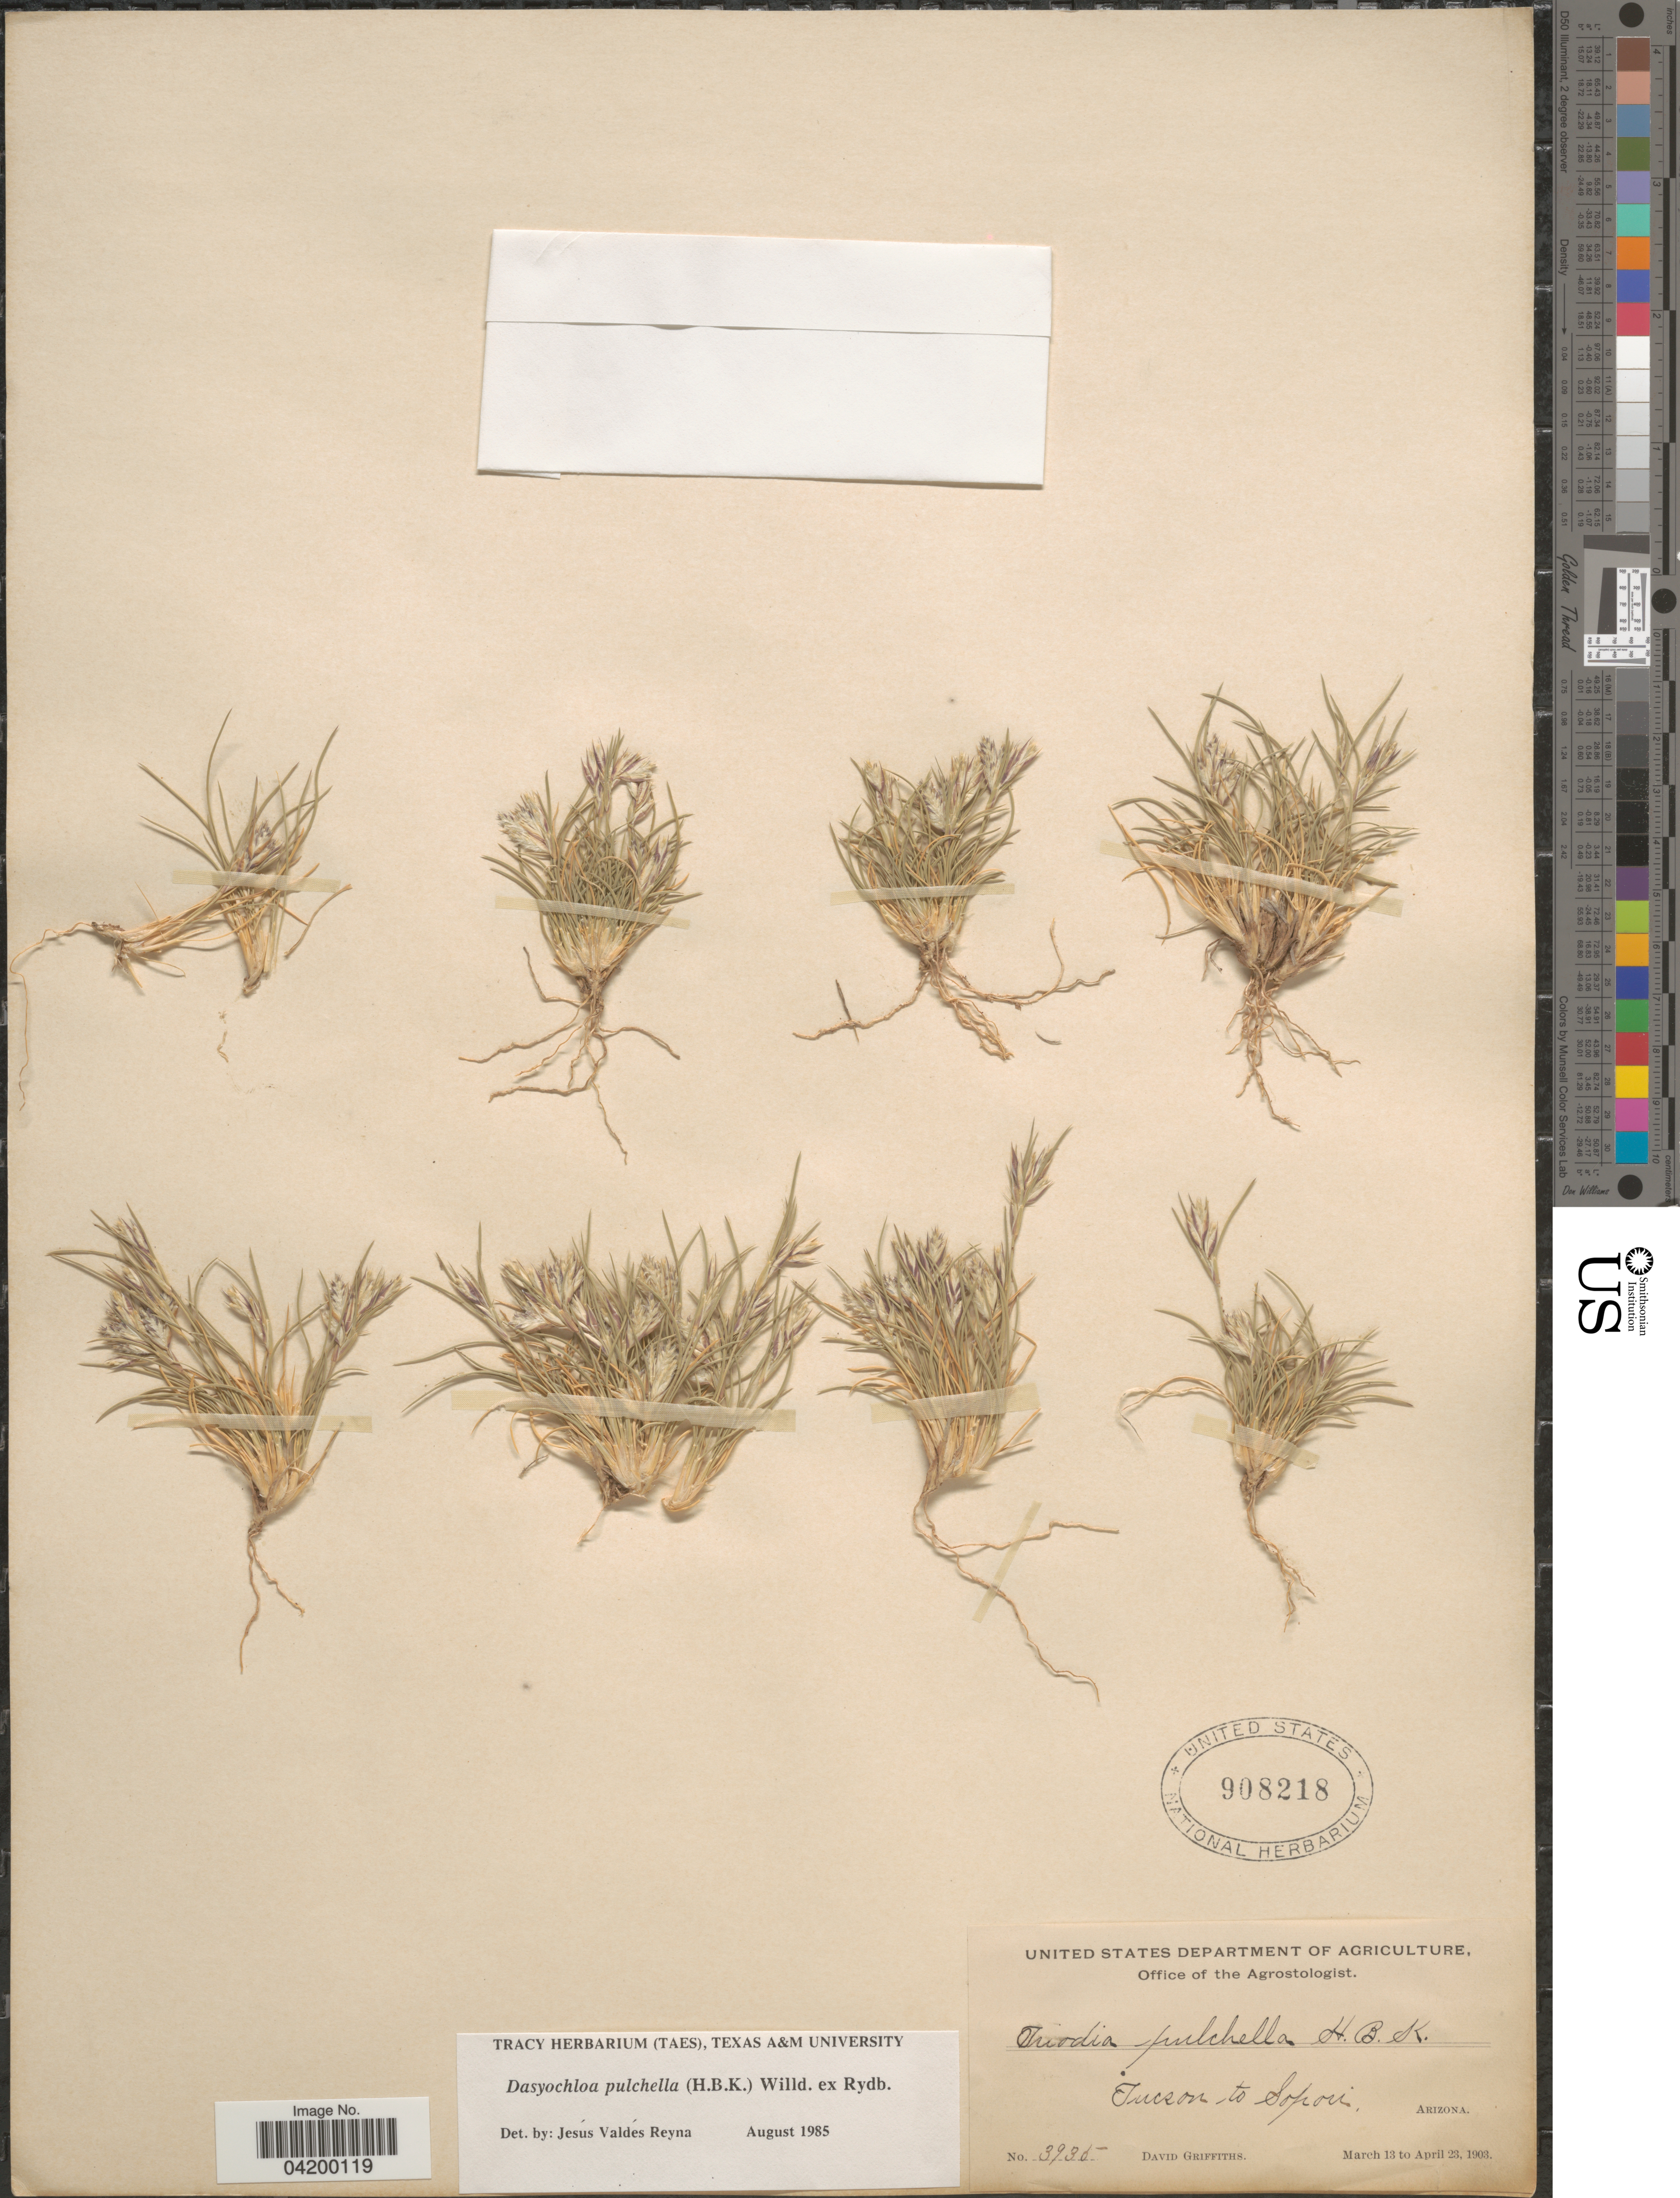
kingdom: Plantae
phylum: Tracheophyta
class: Liliopsida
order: Poales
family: Poaceae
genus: Dasyochloa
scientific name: Dasyochloa pulchella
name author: (Kunth) Willd. ex Rydb.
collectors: D. Griffiths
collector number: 3935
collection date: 1903-03-13/1903-04-23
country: United States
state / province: Arizona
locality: Tucson to Sopori.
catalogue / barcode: US 908218